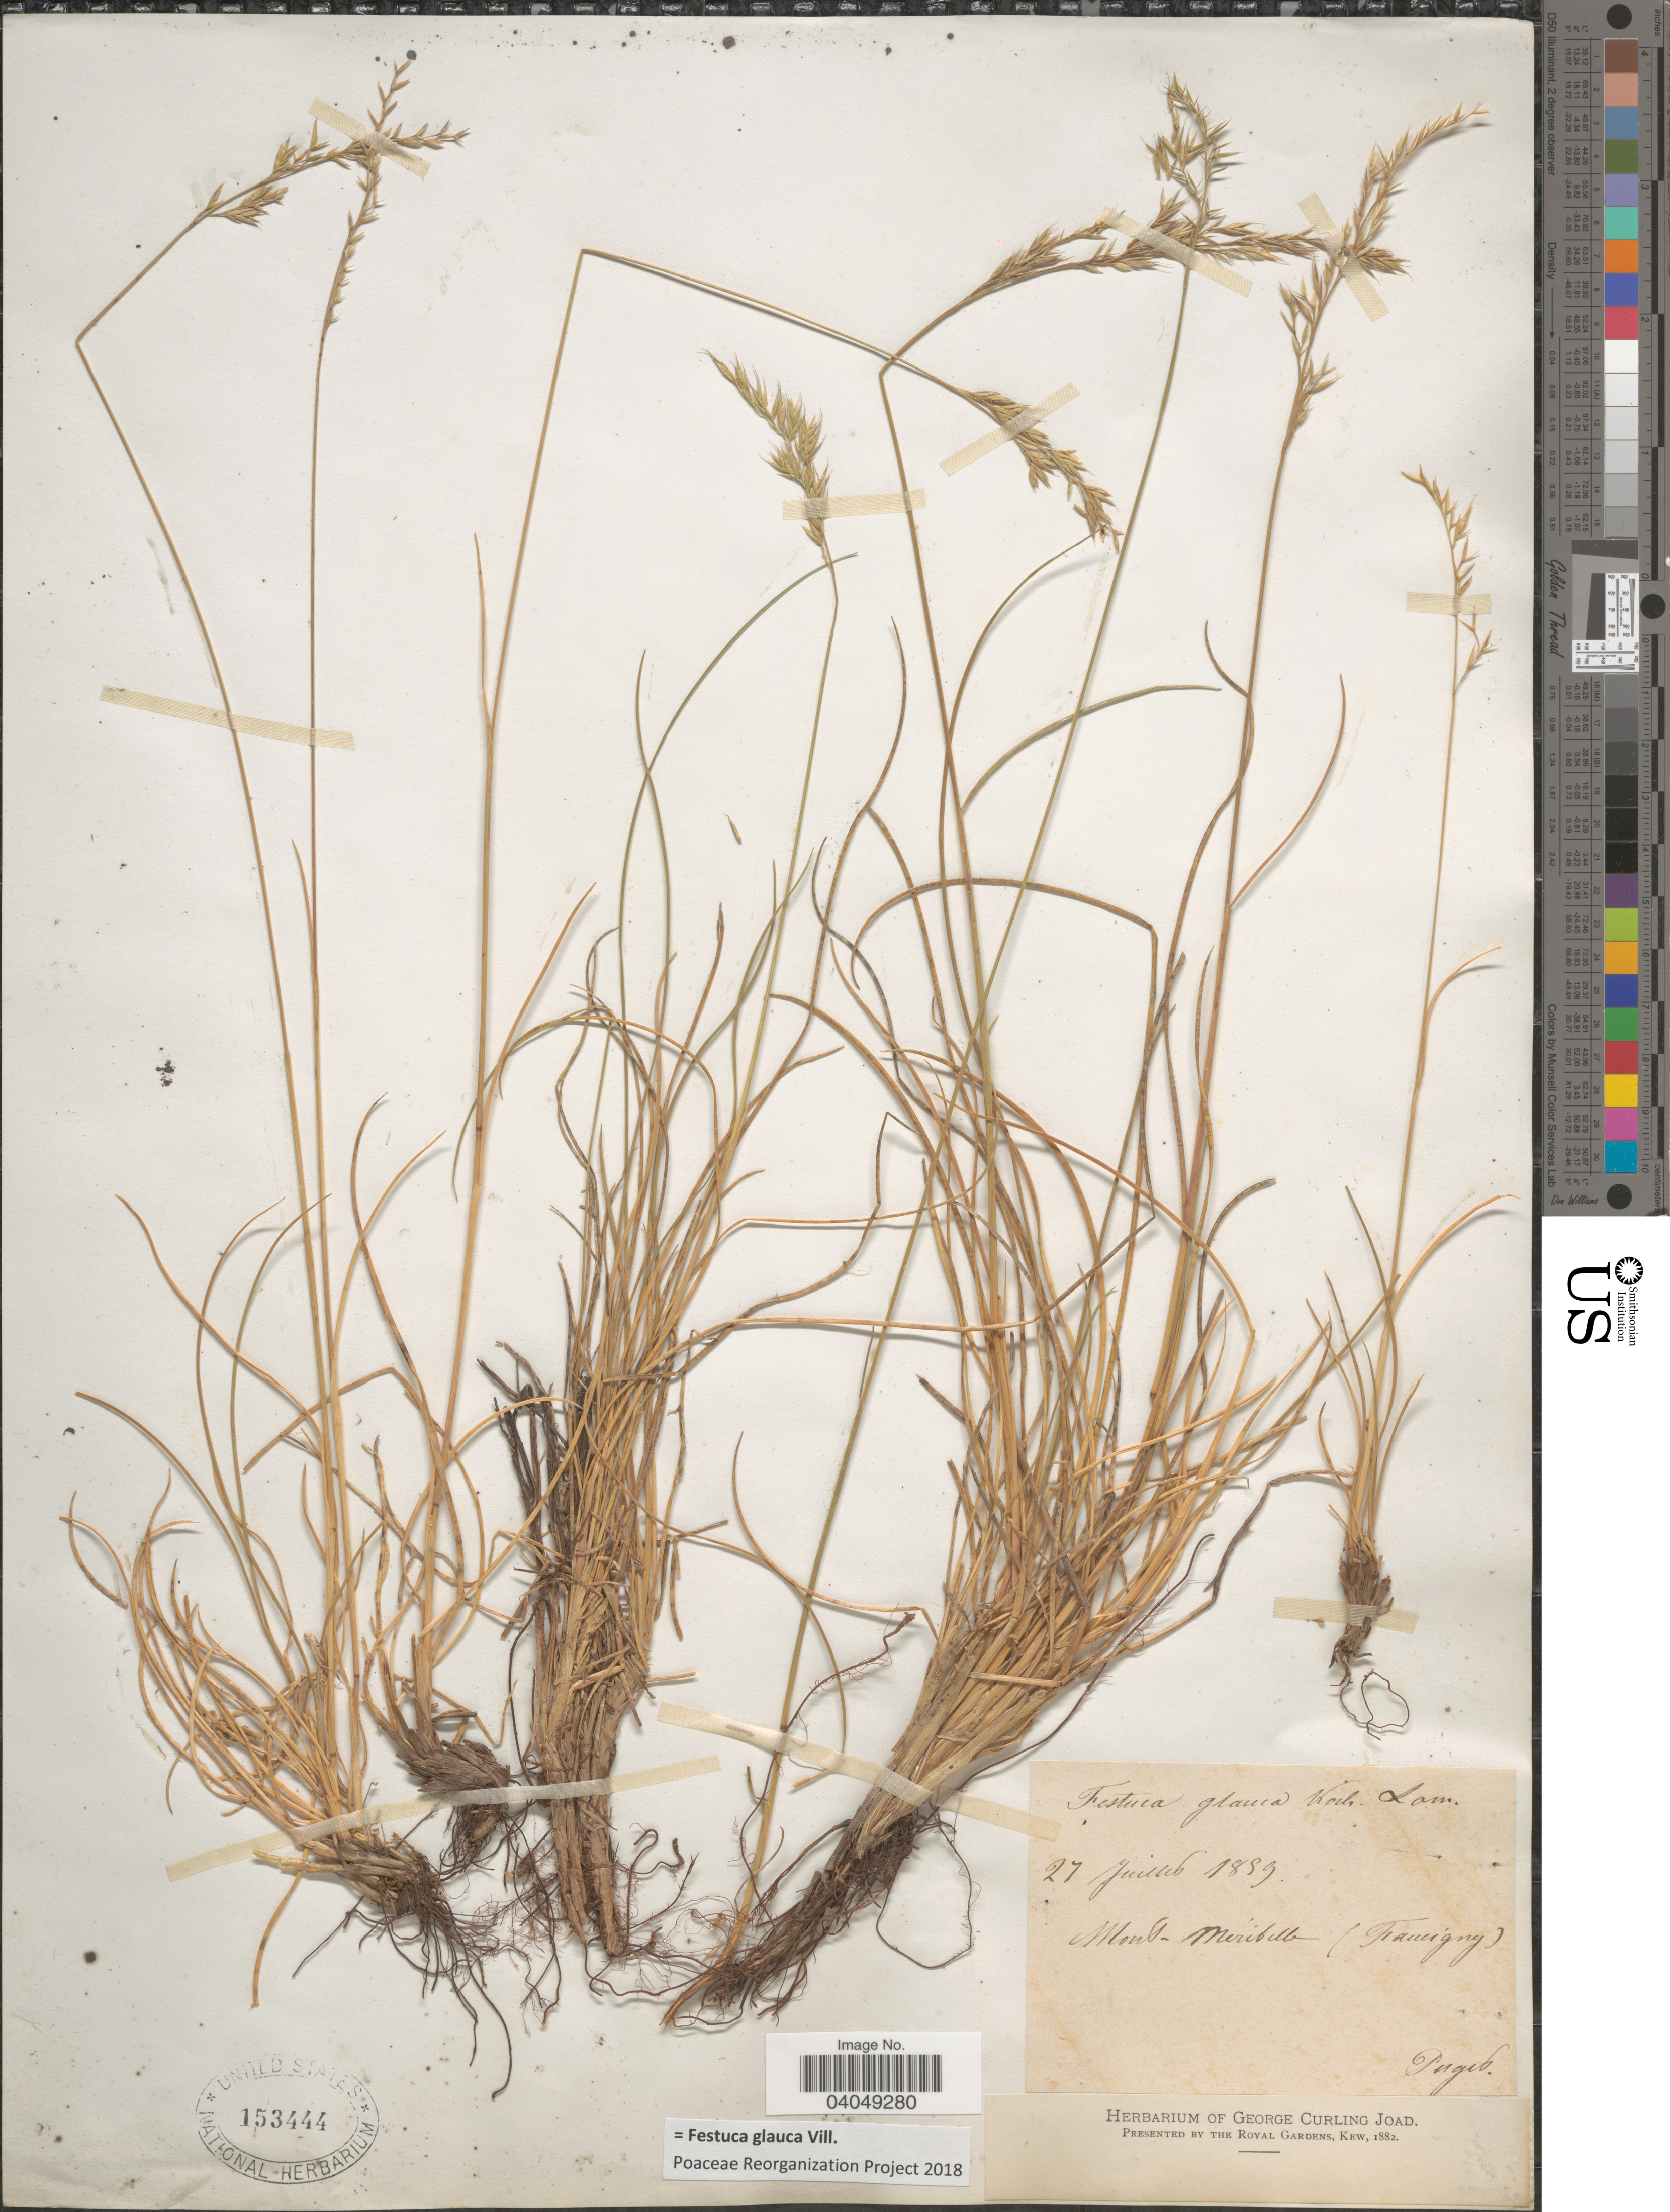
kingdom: Plantae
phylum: Tracheophyta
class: Liliopsida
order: Poales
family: Poaceae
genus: Festuca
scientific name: Festuca glauca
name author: Vill.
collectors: -. Puget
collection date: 1889-07-27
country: France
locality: Mont-Meribelle (Faucigny).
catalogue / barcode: US 153444